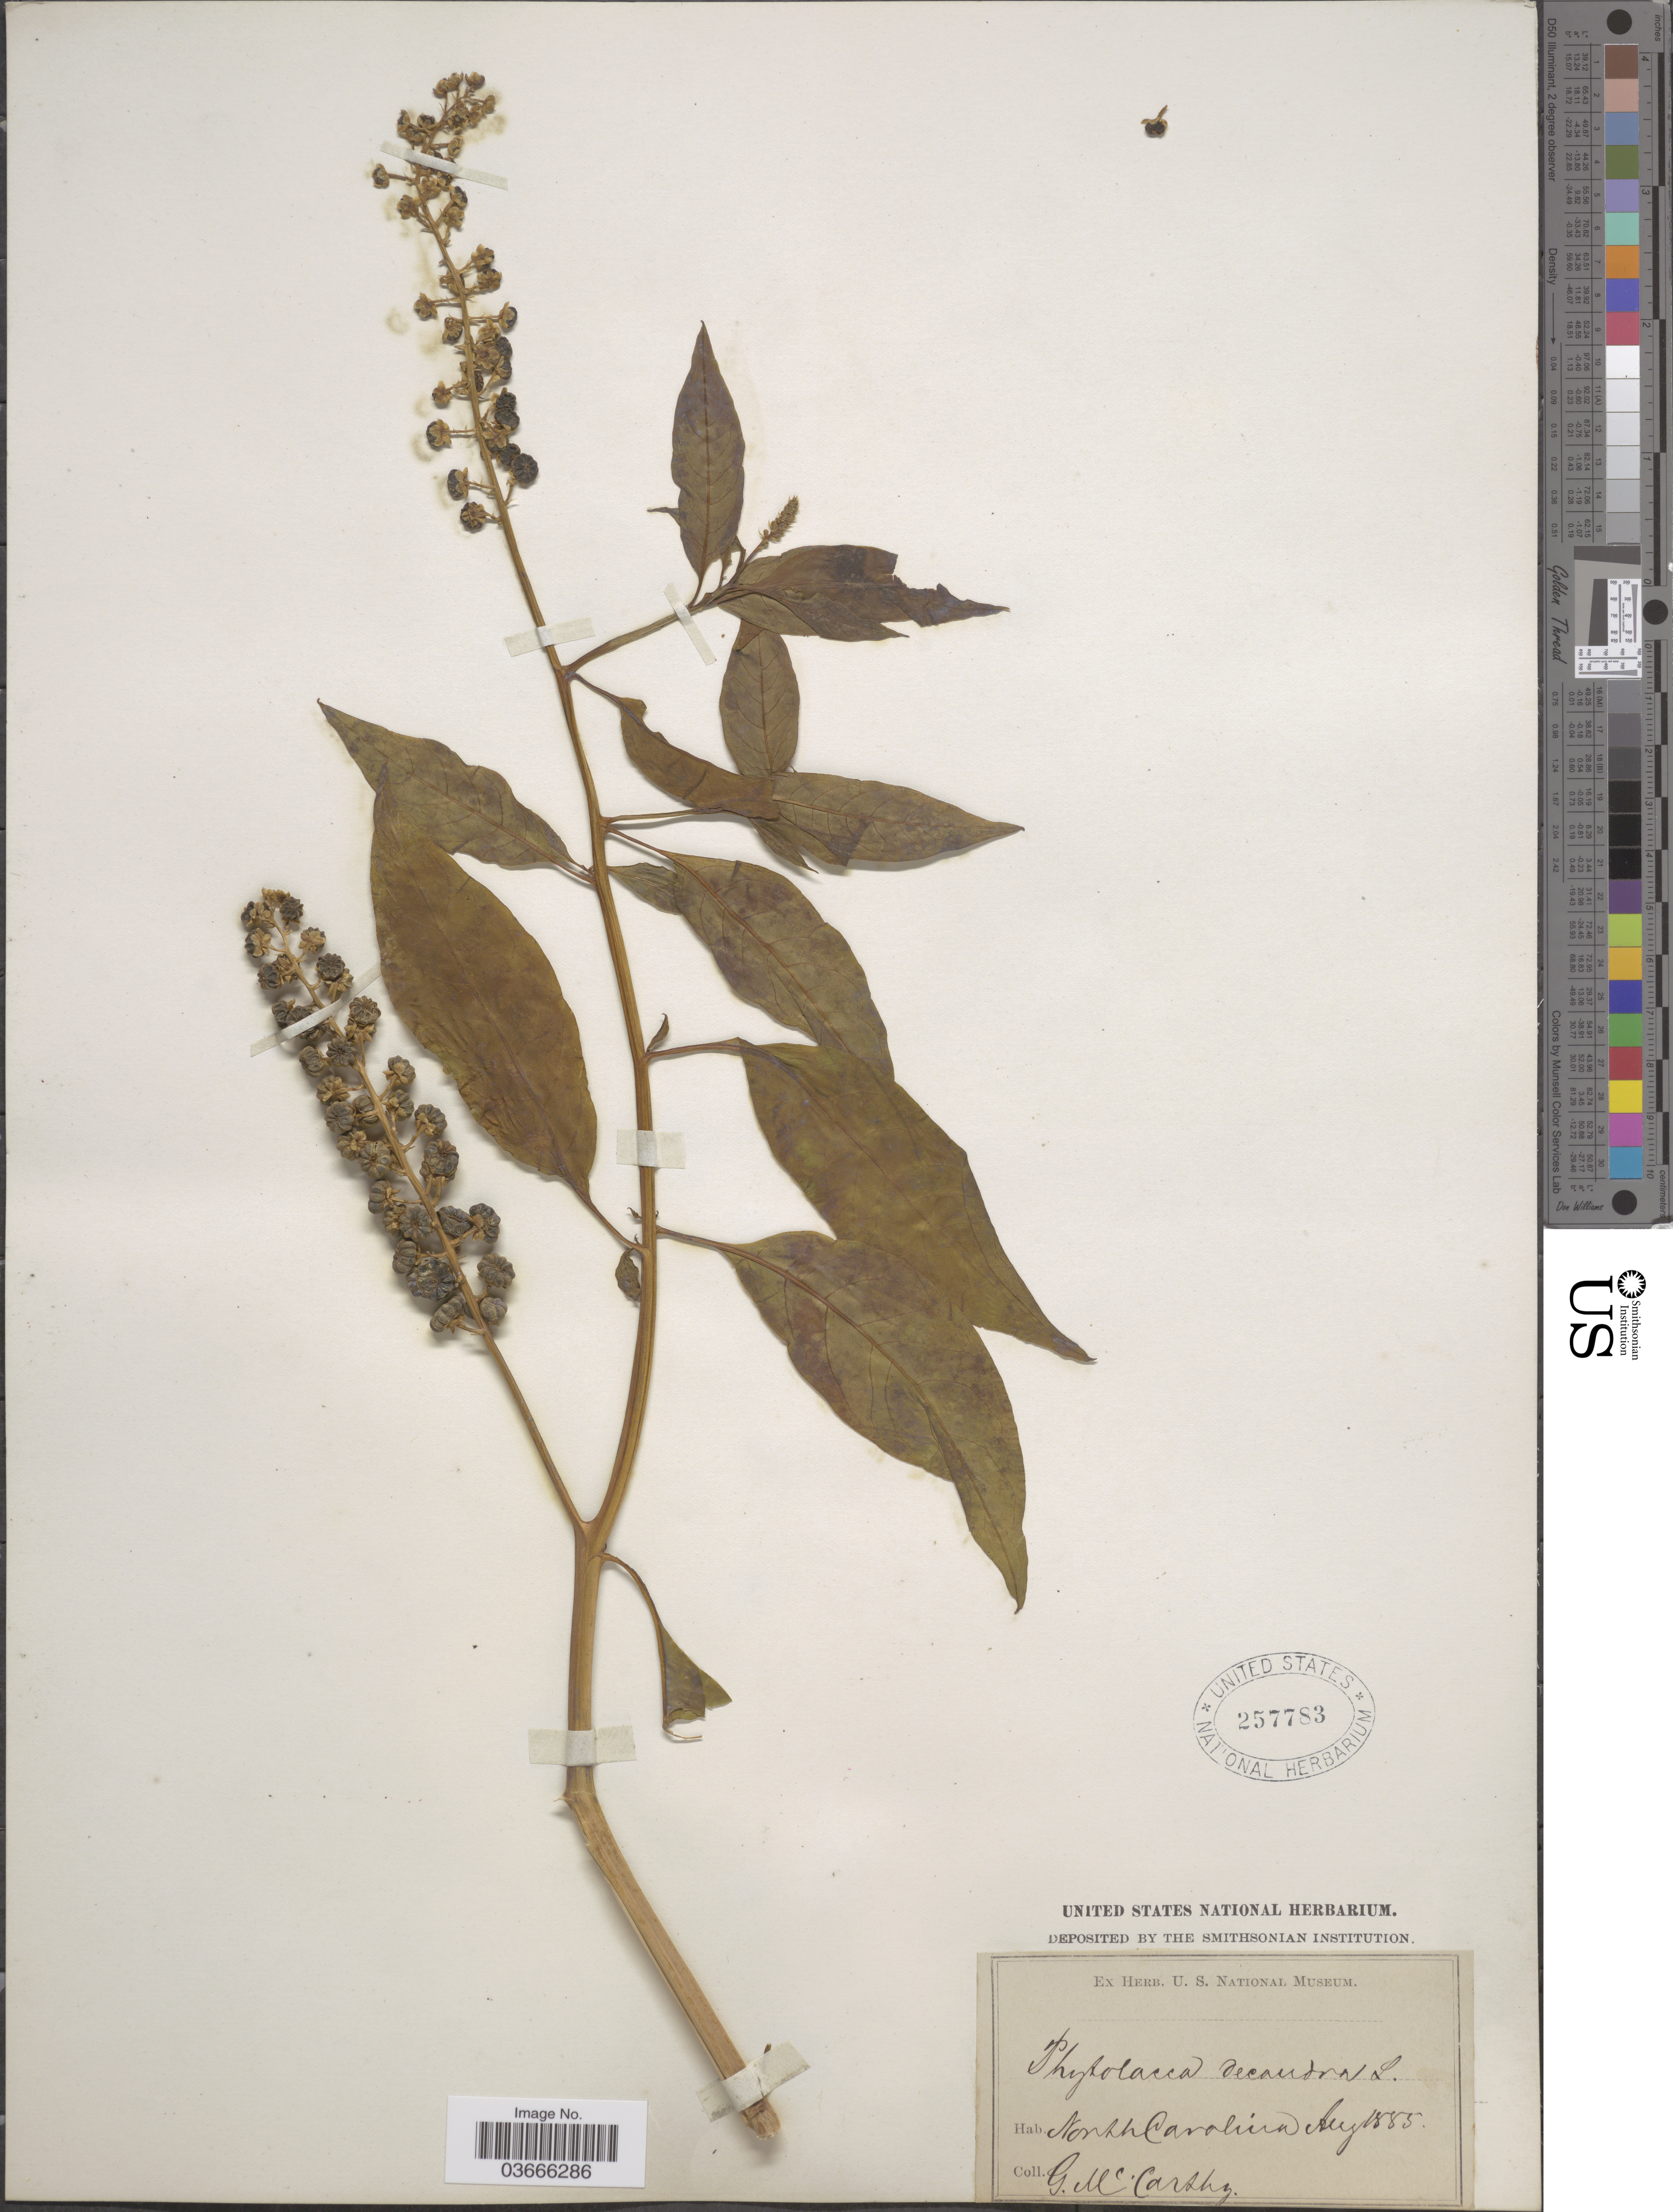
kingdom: Plantae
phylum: Tracheophyta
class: Magnoliopsida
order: Caryophyllales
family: Phytolaccaceae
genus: Phytolacca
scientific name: Phytolacca americana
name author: L.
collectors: G. McCarthy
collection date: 1885-08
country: United States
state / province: North Carolina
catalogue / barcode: US 257783